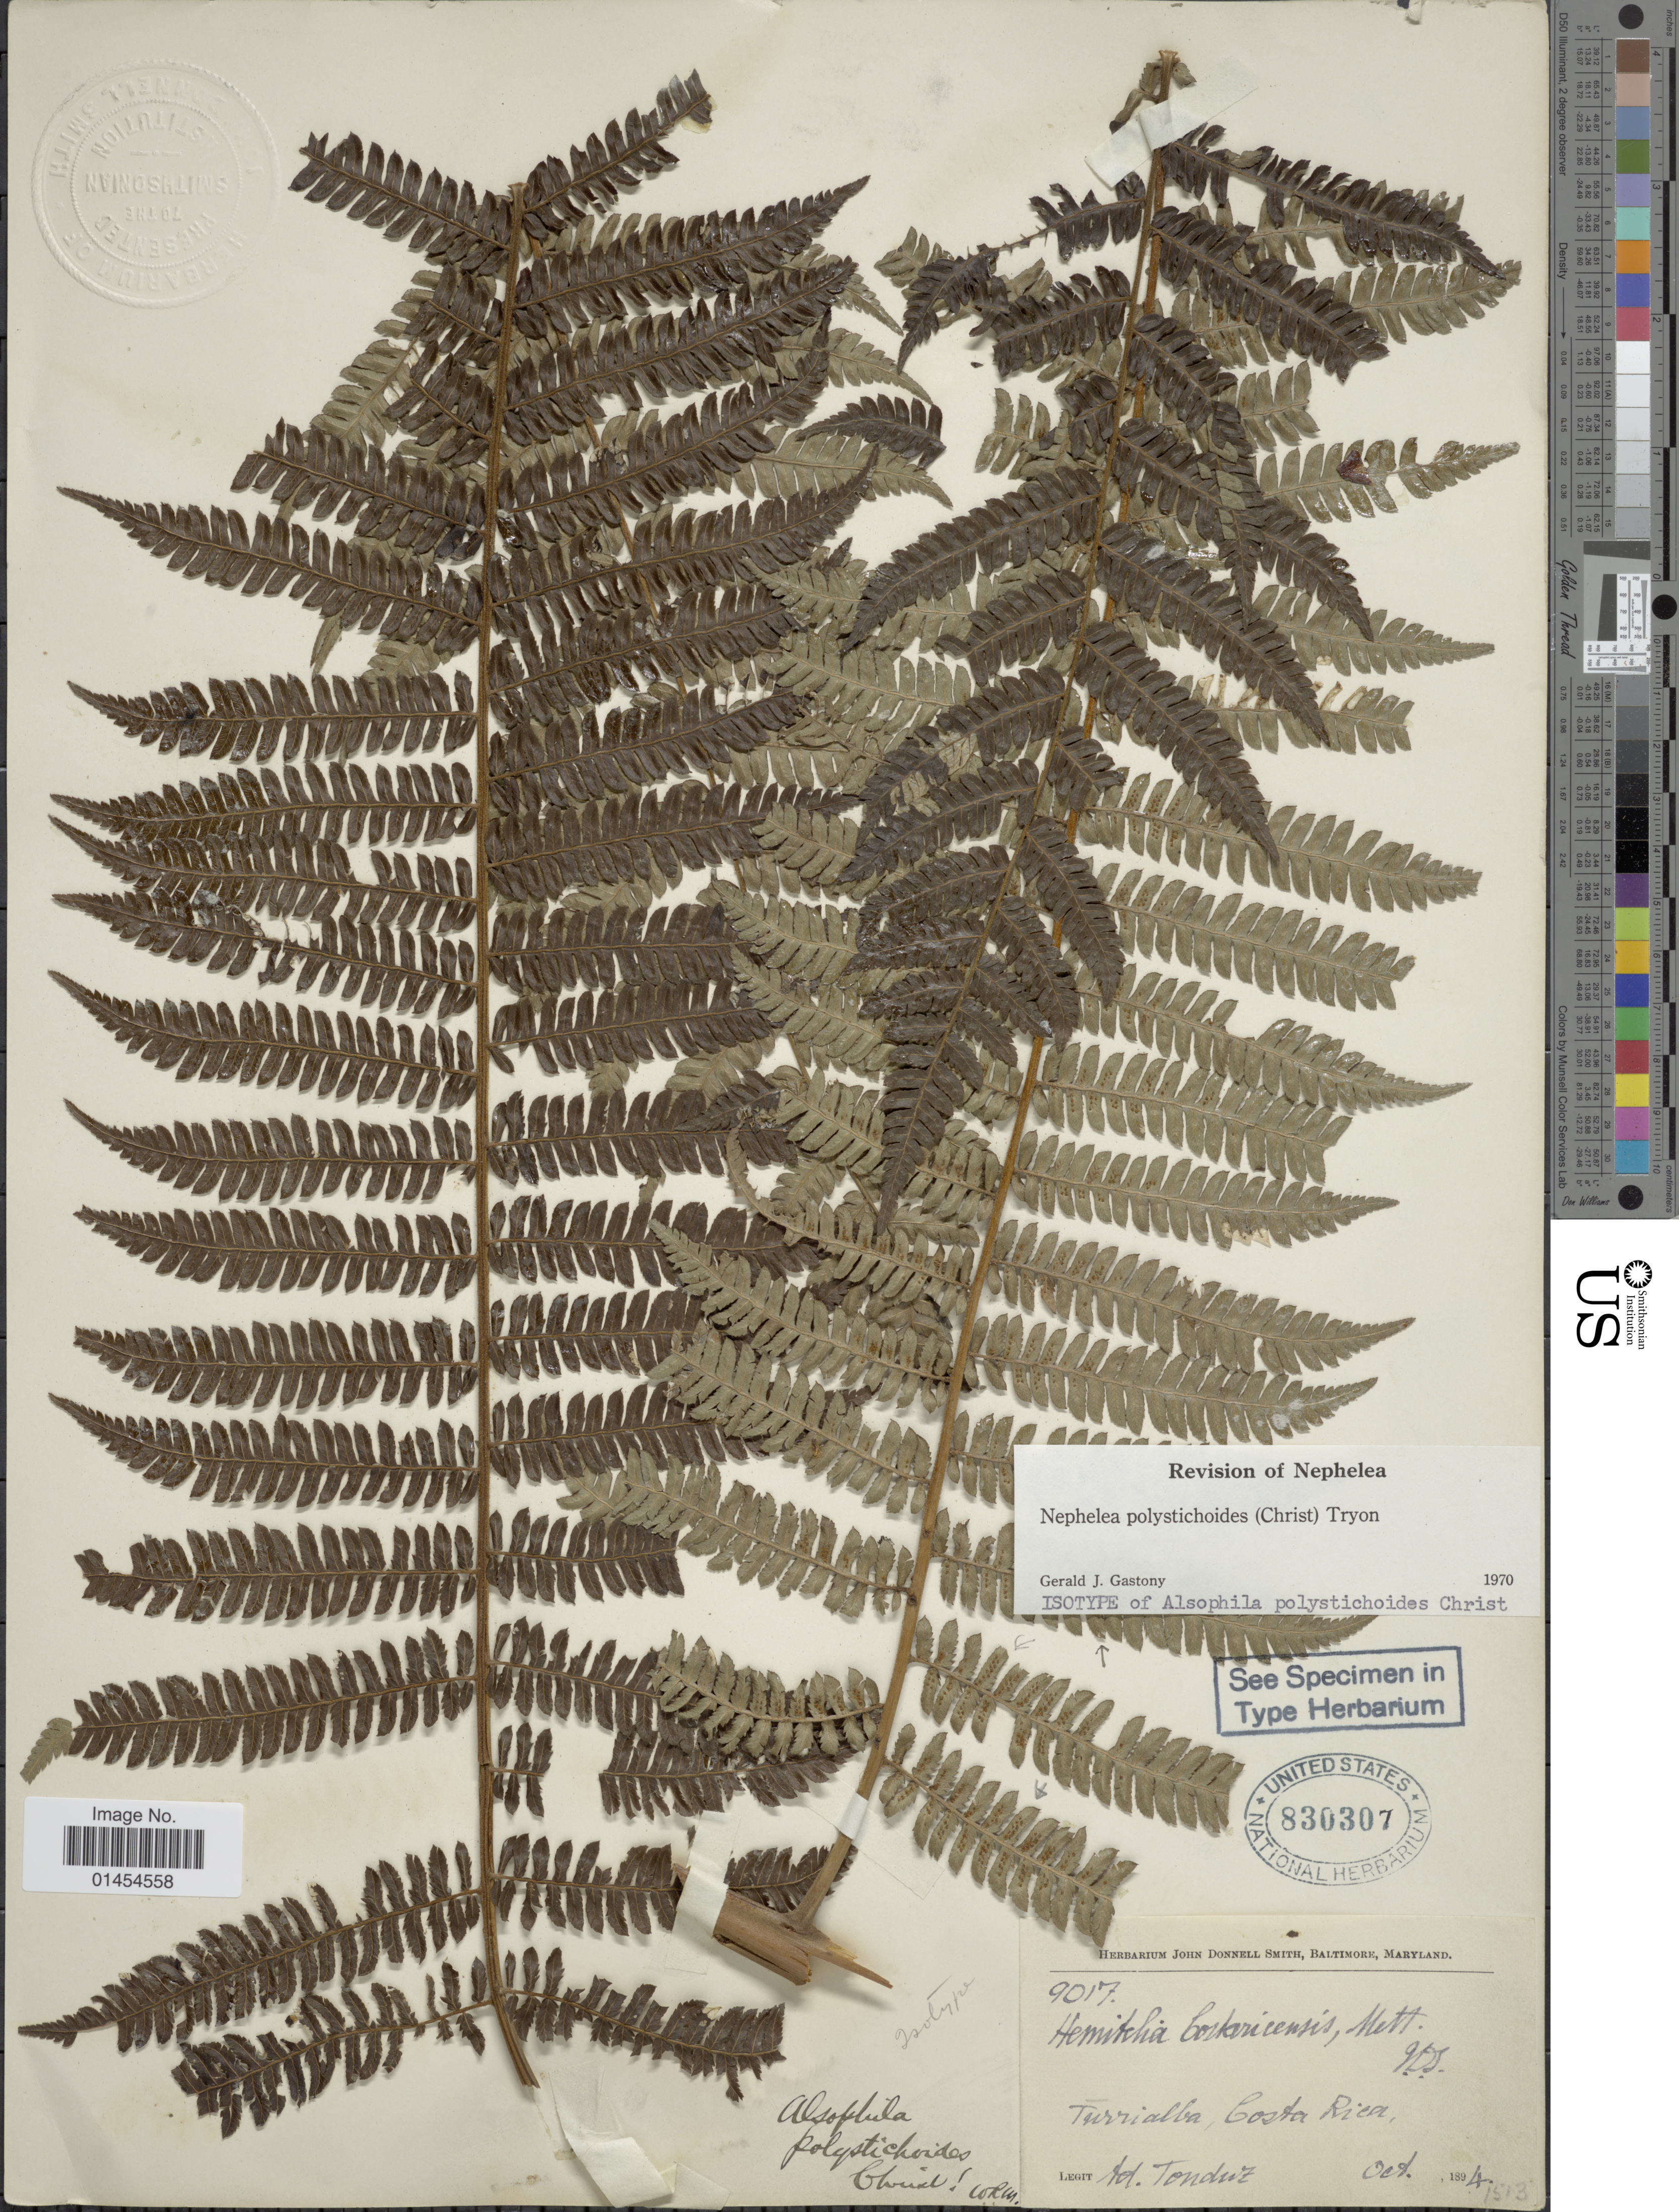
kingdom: Plantae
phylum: Tracheophyta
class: Polypodiopsida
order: Cyatheales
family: Cyatheaceae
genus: Alsophila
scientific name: Alsophila polystichoides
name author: Christ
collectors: A. Tonduz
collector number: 9017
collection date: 1894-10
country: Costa Rica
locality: Turrialba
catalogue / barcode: US 830307